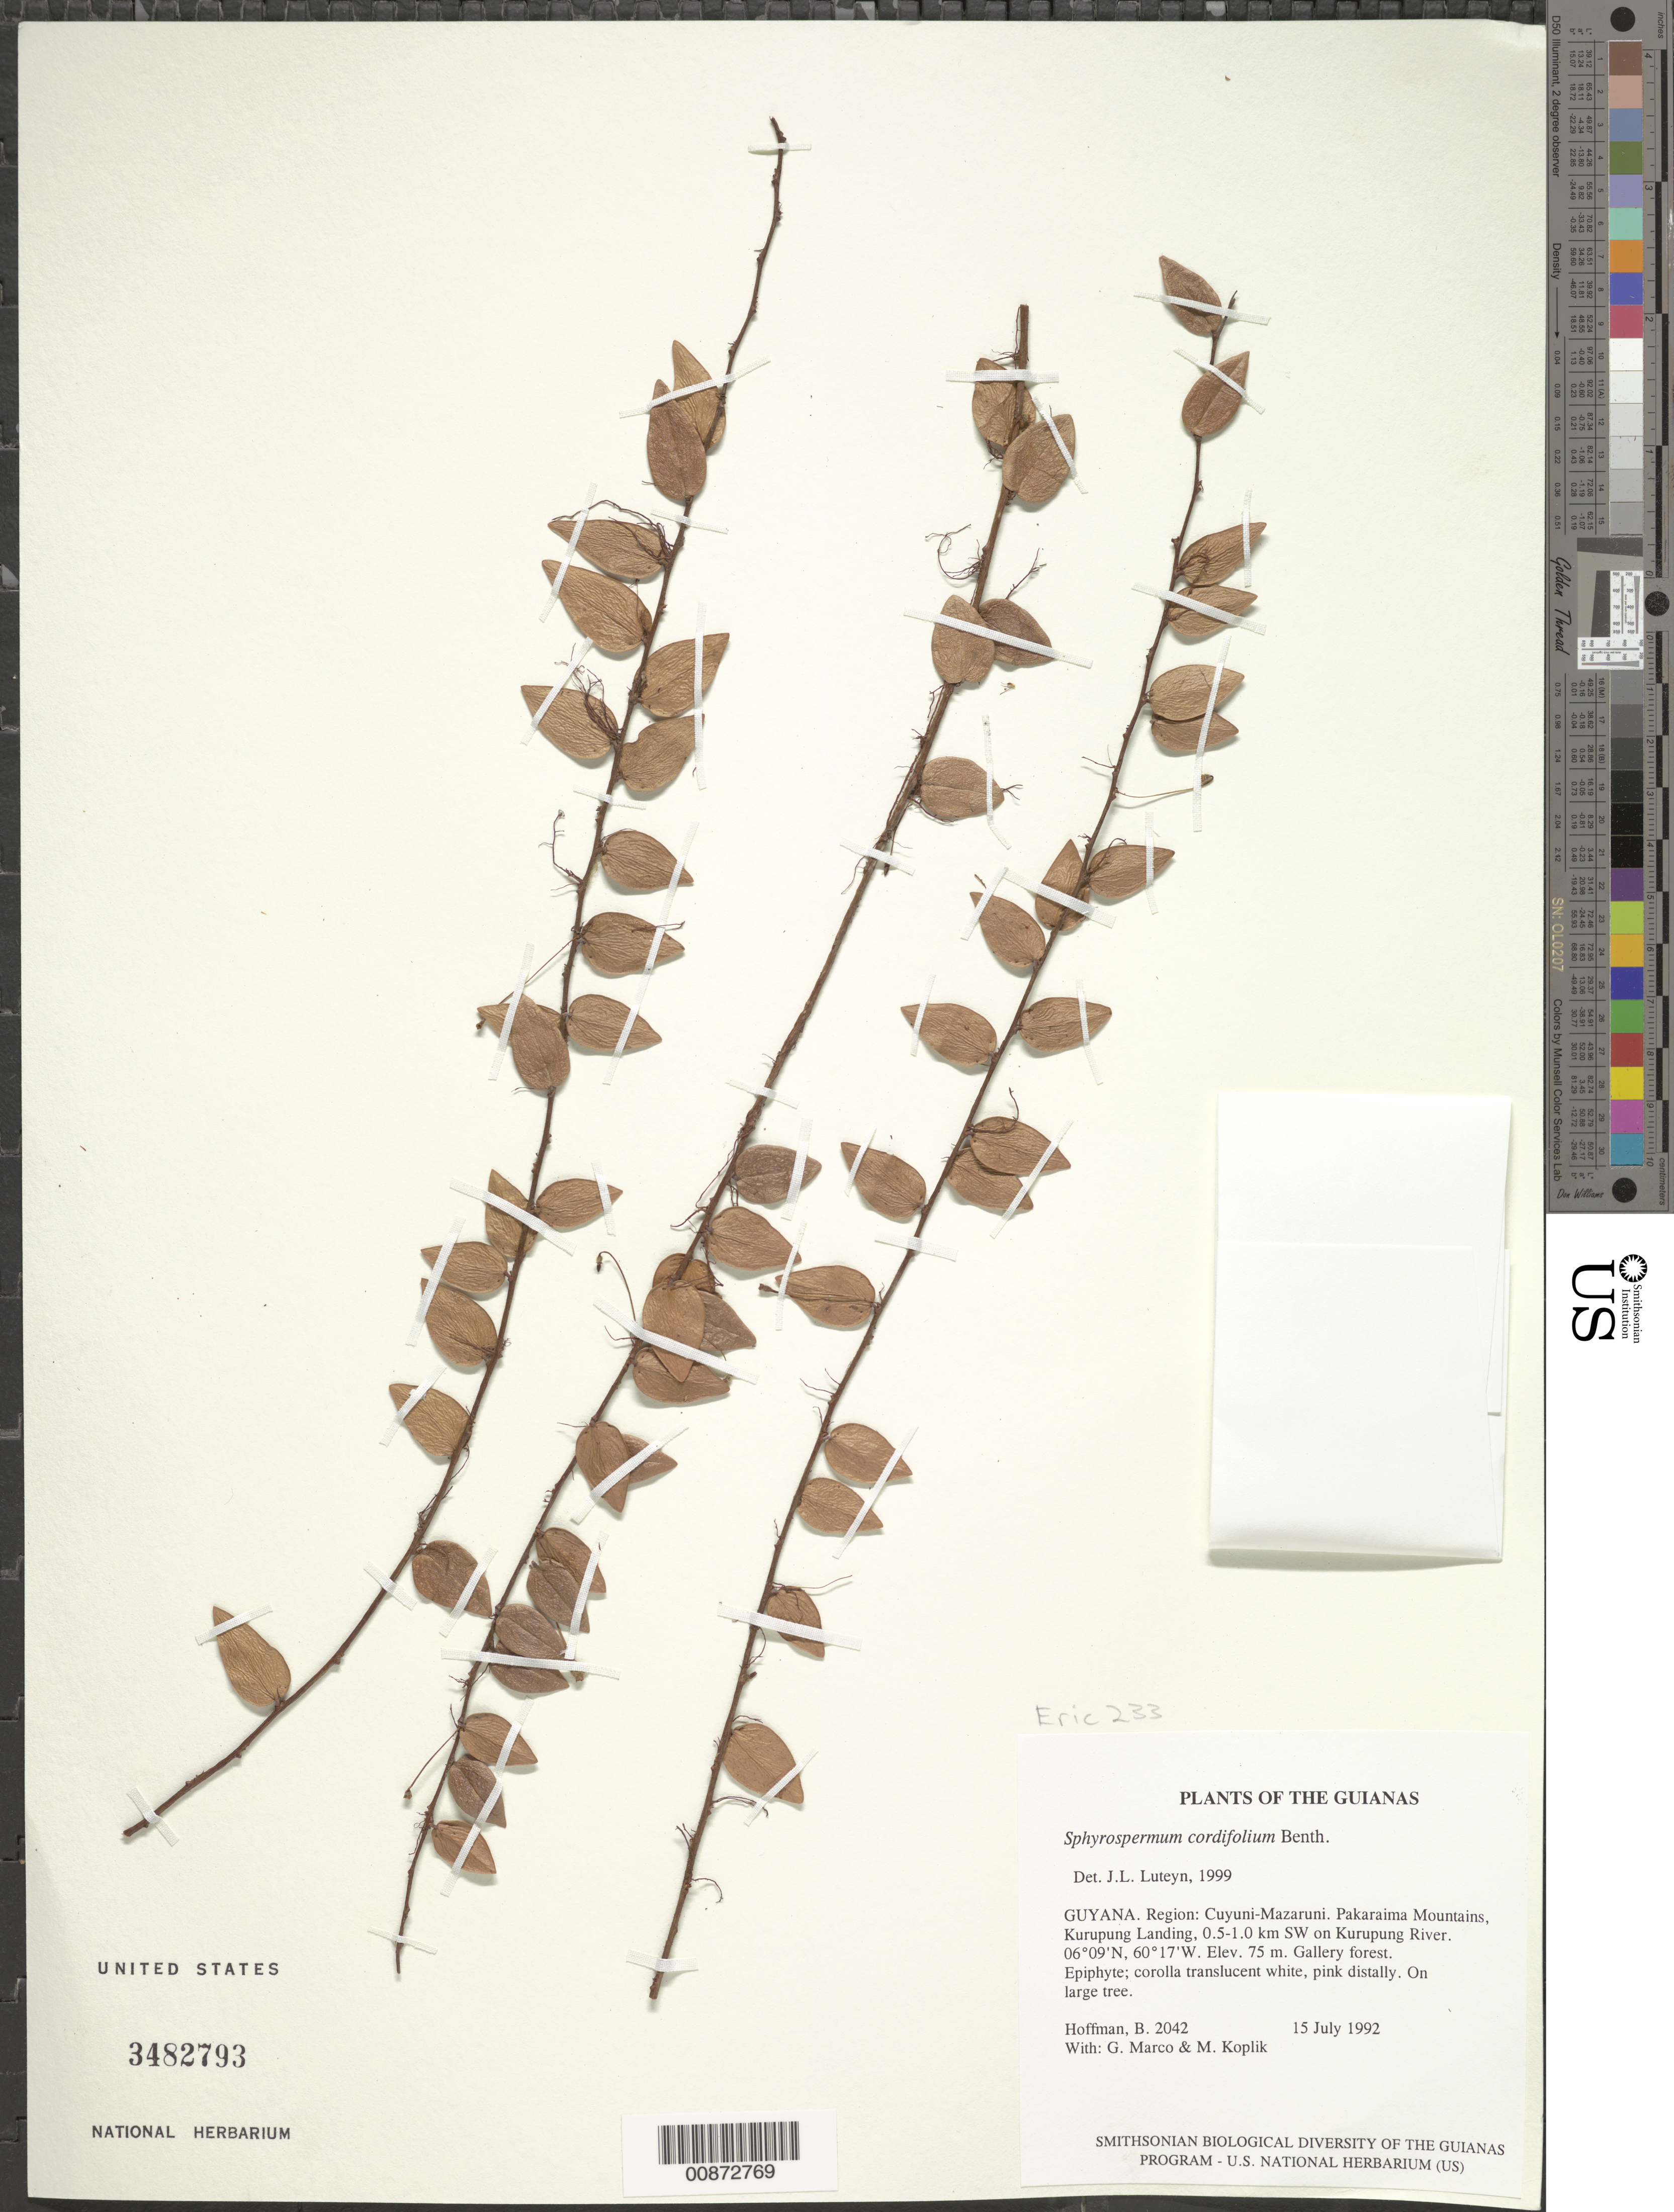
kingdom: Plantae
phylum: Tracheophyta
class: Magnoliopsida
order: Ericales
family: Ericaceae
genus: Sphyrospermum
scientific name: Sphyrospermum cordifolium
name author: Benth.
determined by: Luteyn, J. L.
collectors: B. Hoffman, G. Marco & M. Koplik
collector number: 2042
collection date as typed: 15 July 1992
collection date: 1992-07-15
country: Guyana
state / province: Cuyuni-Mazaruni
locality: Pakaraima Mountains, Kurupung Landing, 0.5-1.0 km SW on Kurupung River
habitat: Gallery forest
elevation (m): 75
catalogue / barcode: US 3482793